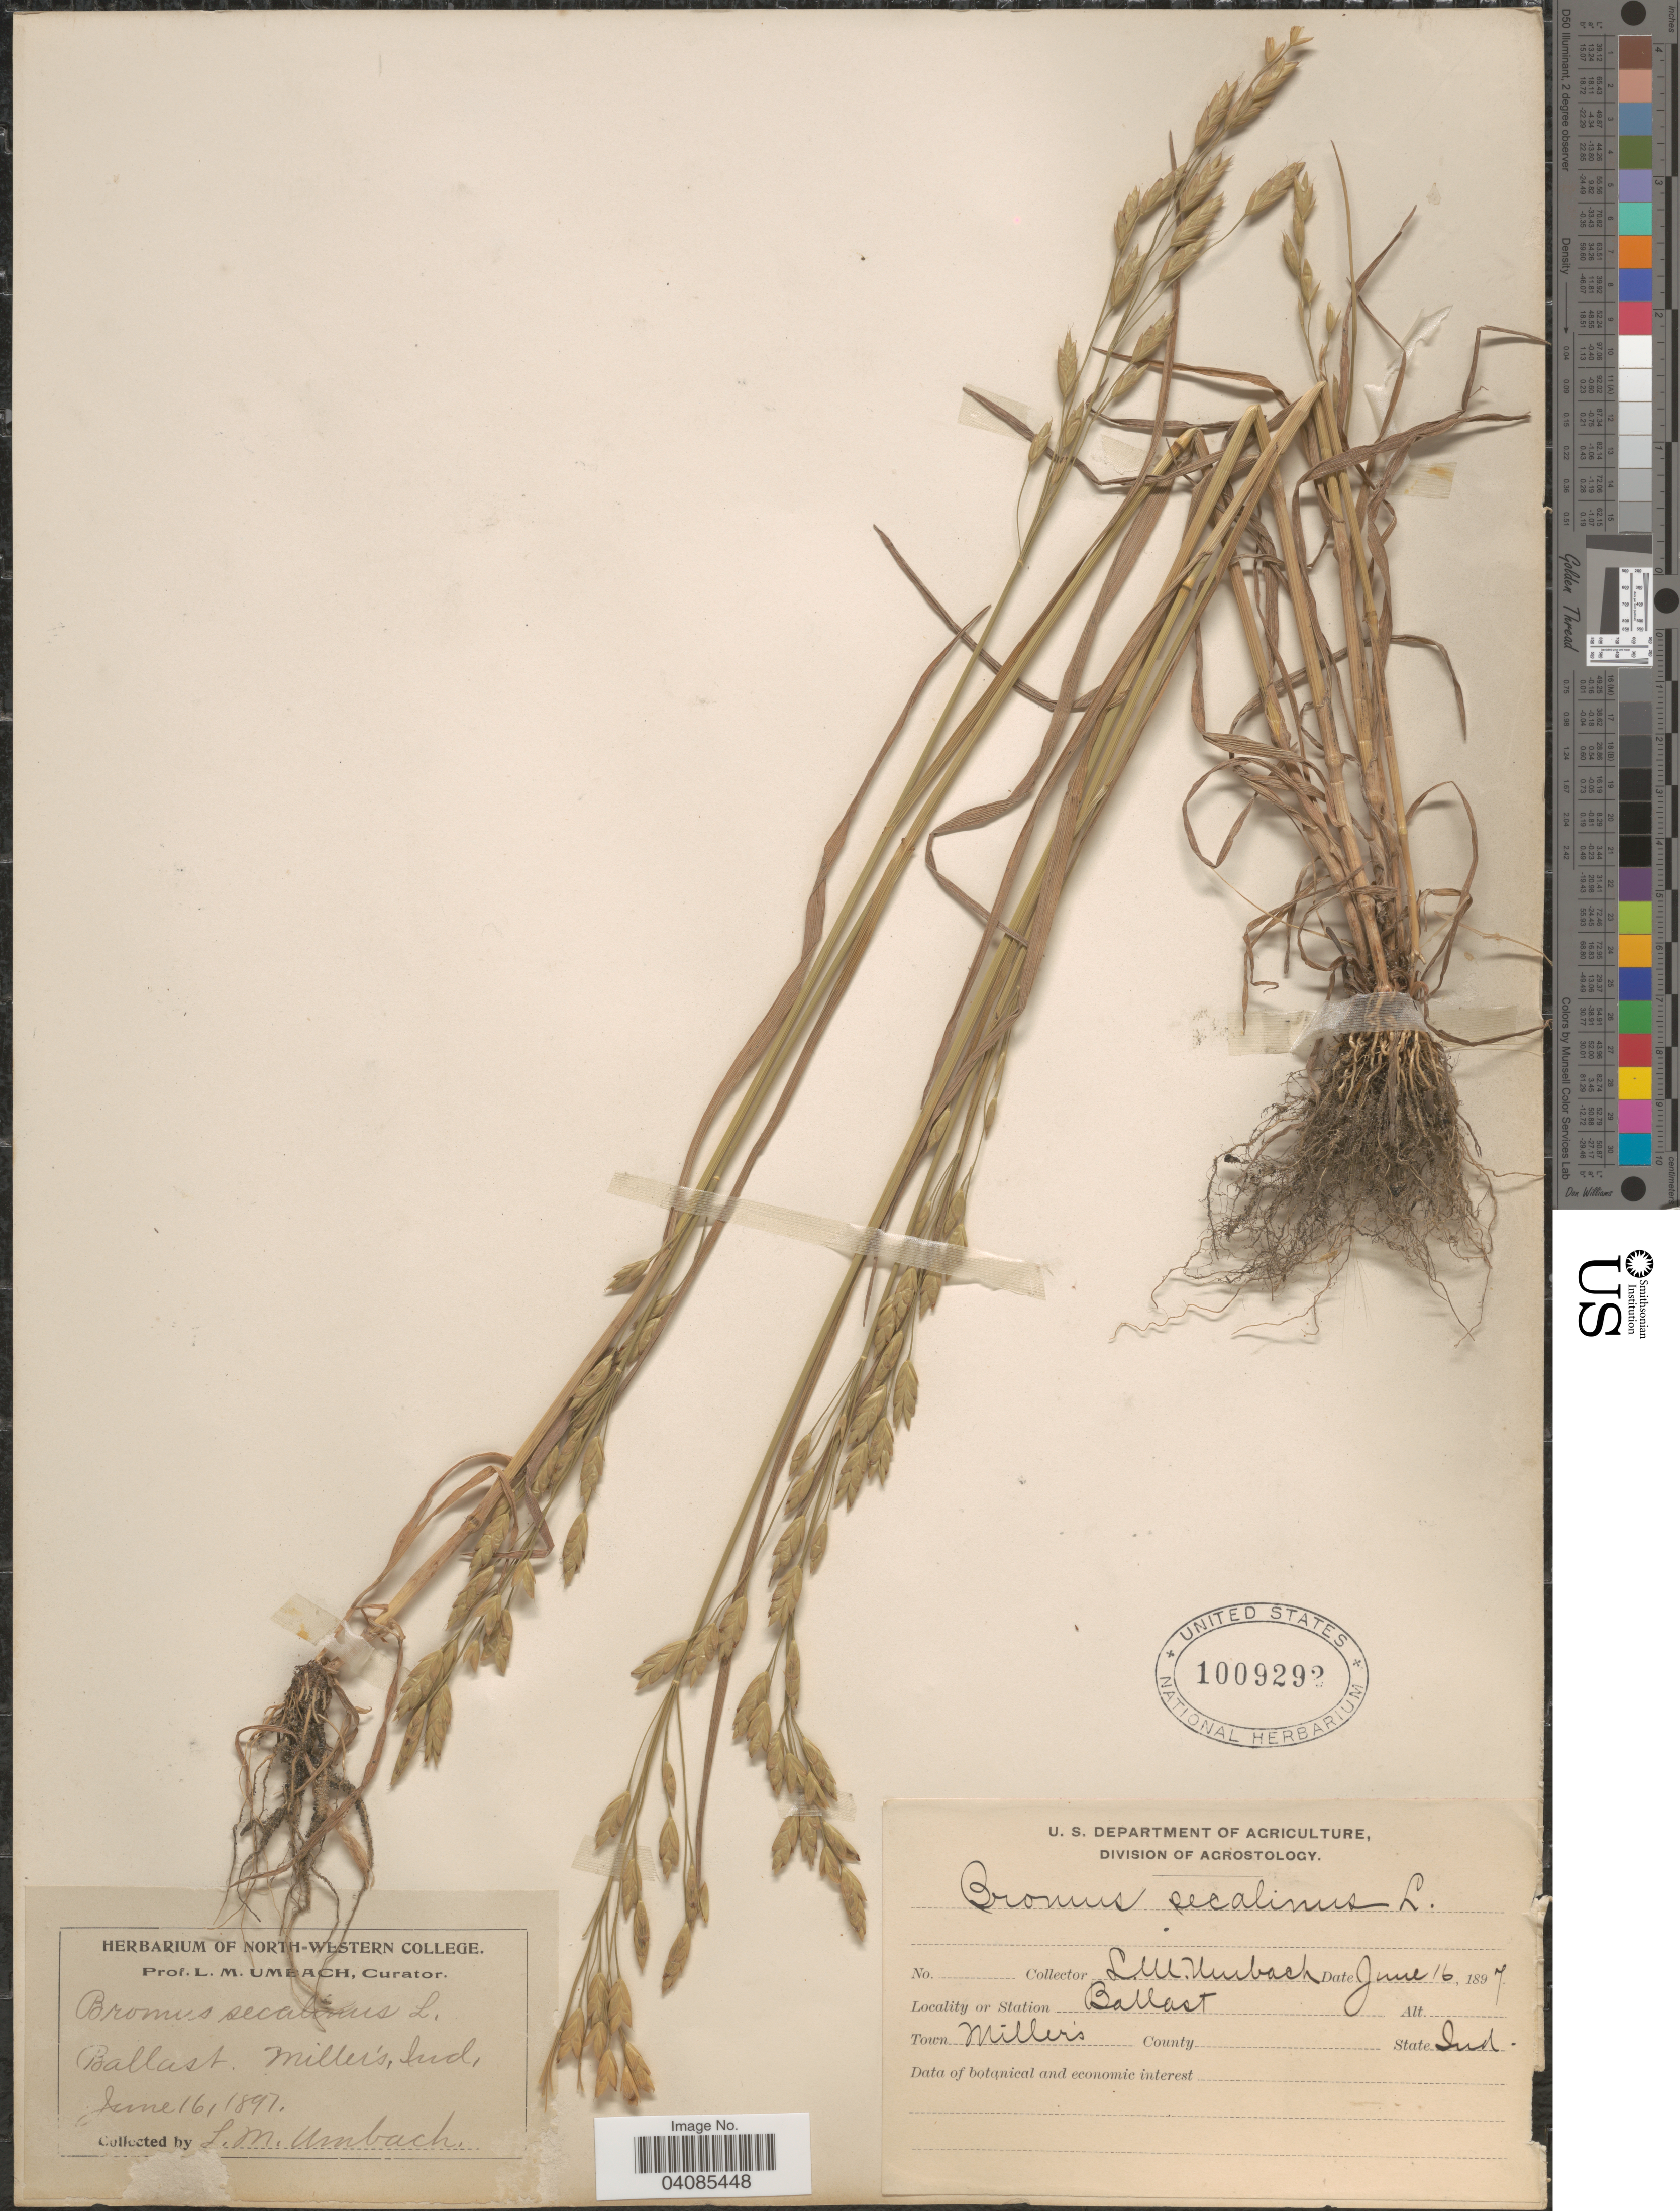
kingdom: Plantae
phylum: Tracheophyta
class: Liliopsida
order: Poales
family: Poaceae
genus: Bromus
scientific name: Bromus secalinus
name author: L.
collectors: L. M. Umbach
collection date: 1897-06-16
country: United States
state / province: Indiana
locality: Ballast, Miller's.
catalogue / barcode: US 1009292